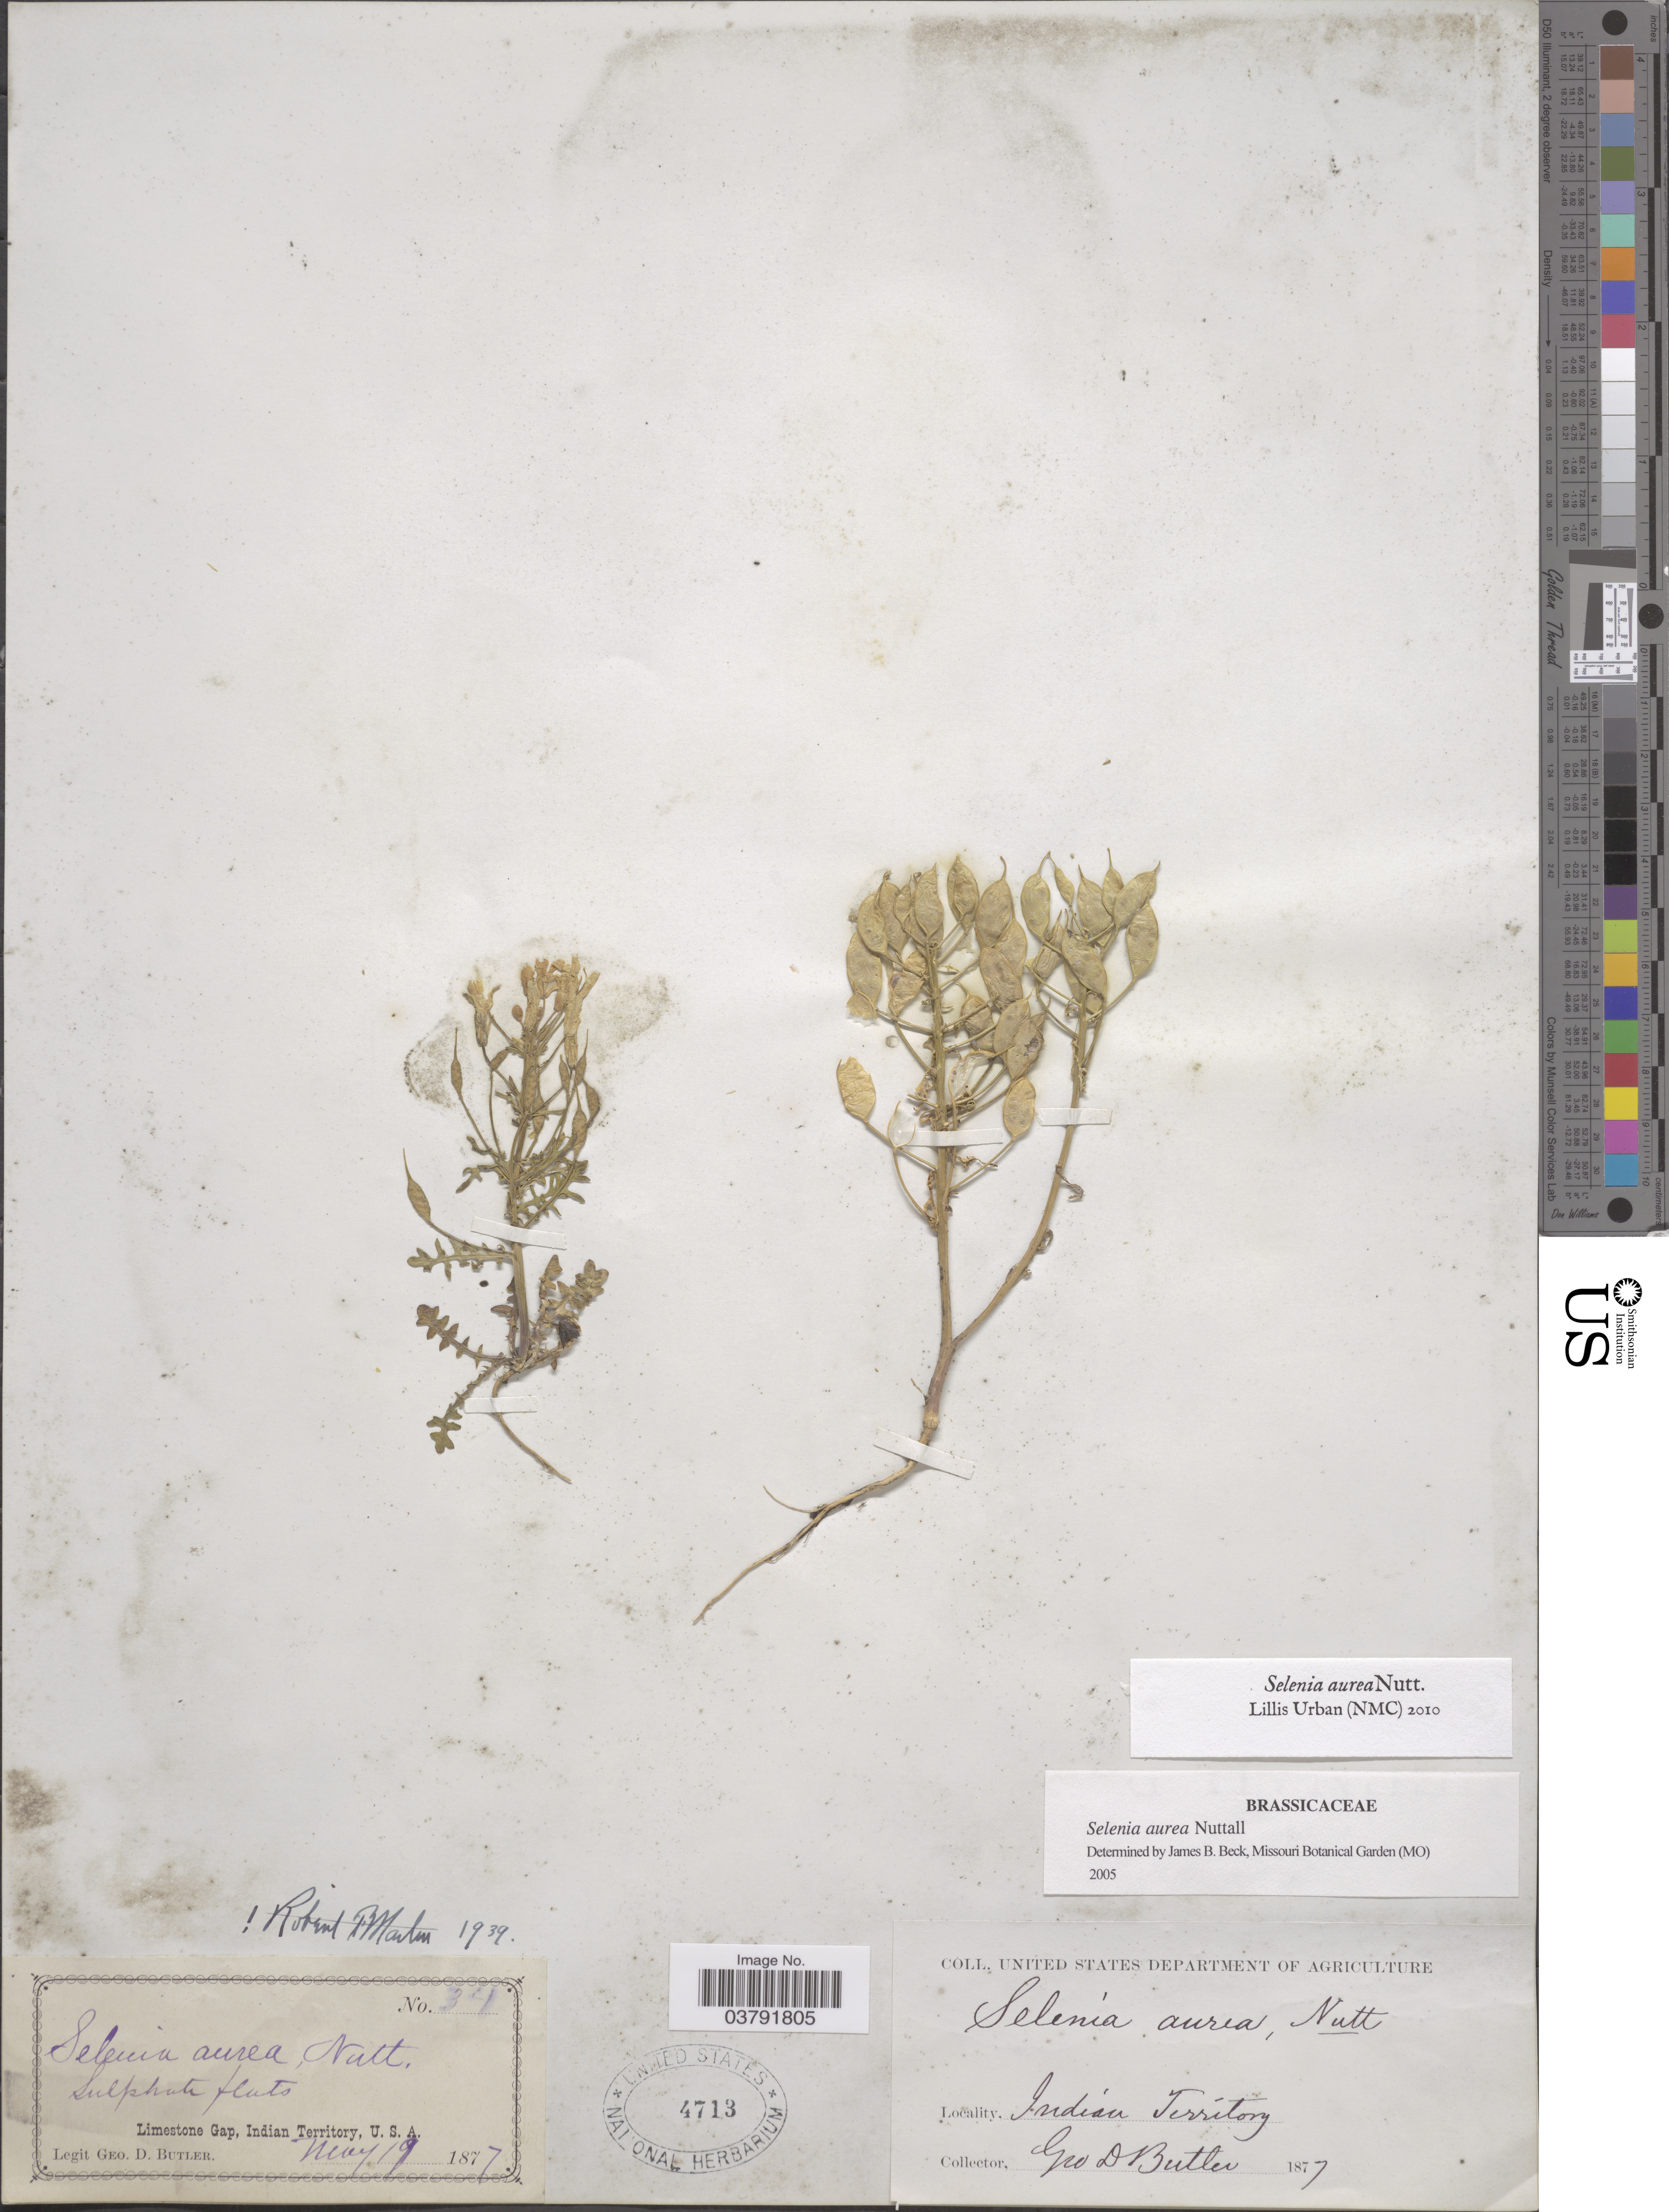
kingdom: Plantae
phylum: Tracheophyta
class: Magnoliopsida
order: Brassicales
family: Brassicaceae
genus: Selenia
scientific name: Selenia aurea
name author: Nutt.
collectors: G. D. Butler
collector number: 34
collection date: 1877-05-19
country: United States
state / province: Oklahoma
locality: Limestone Gap, Indian Territory.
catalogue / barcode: US 4713